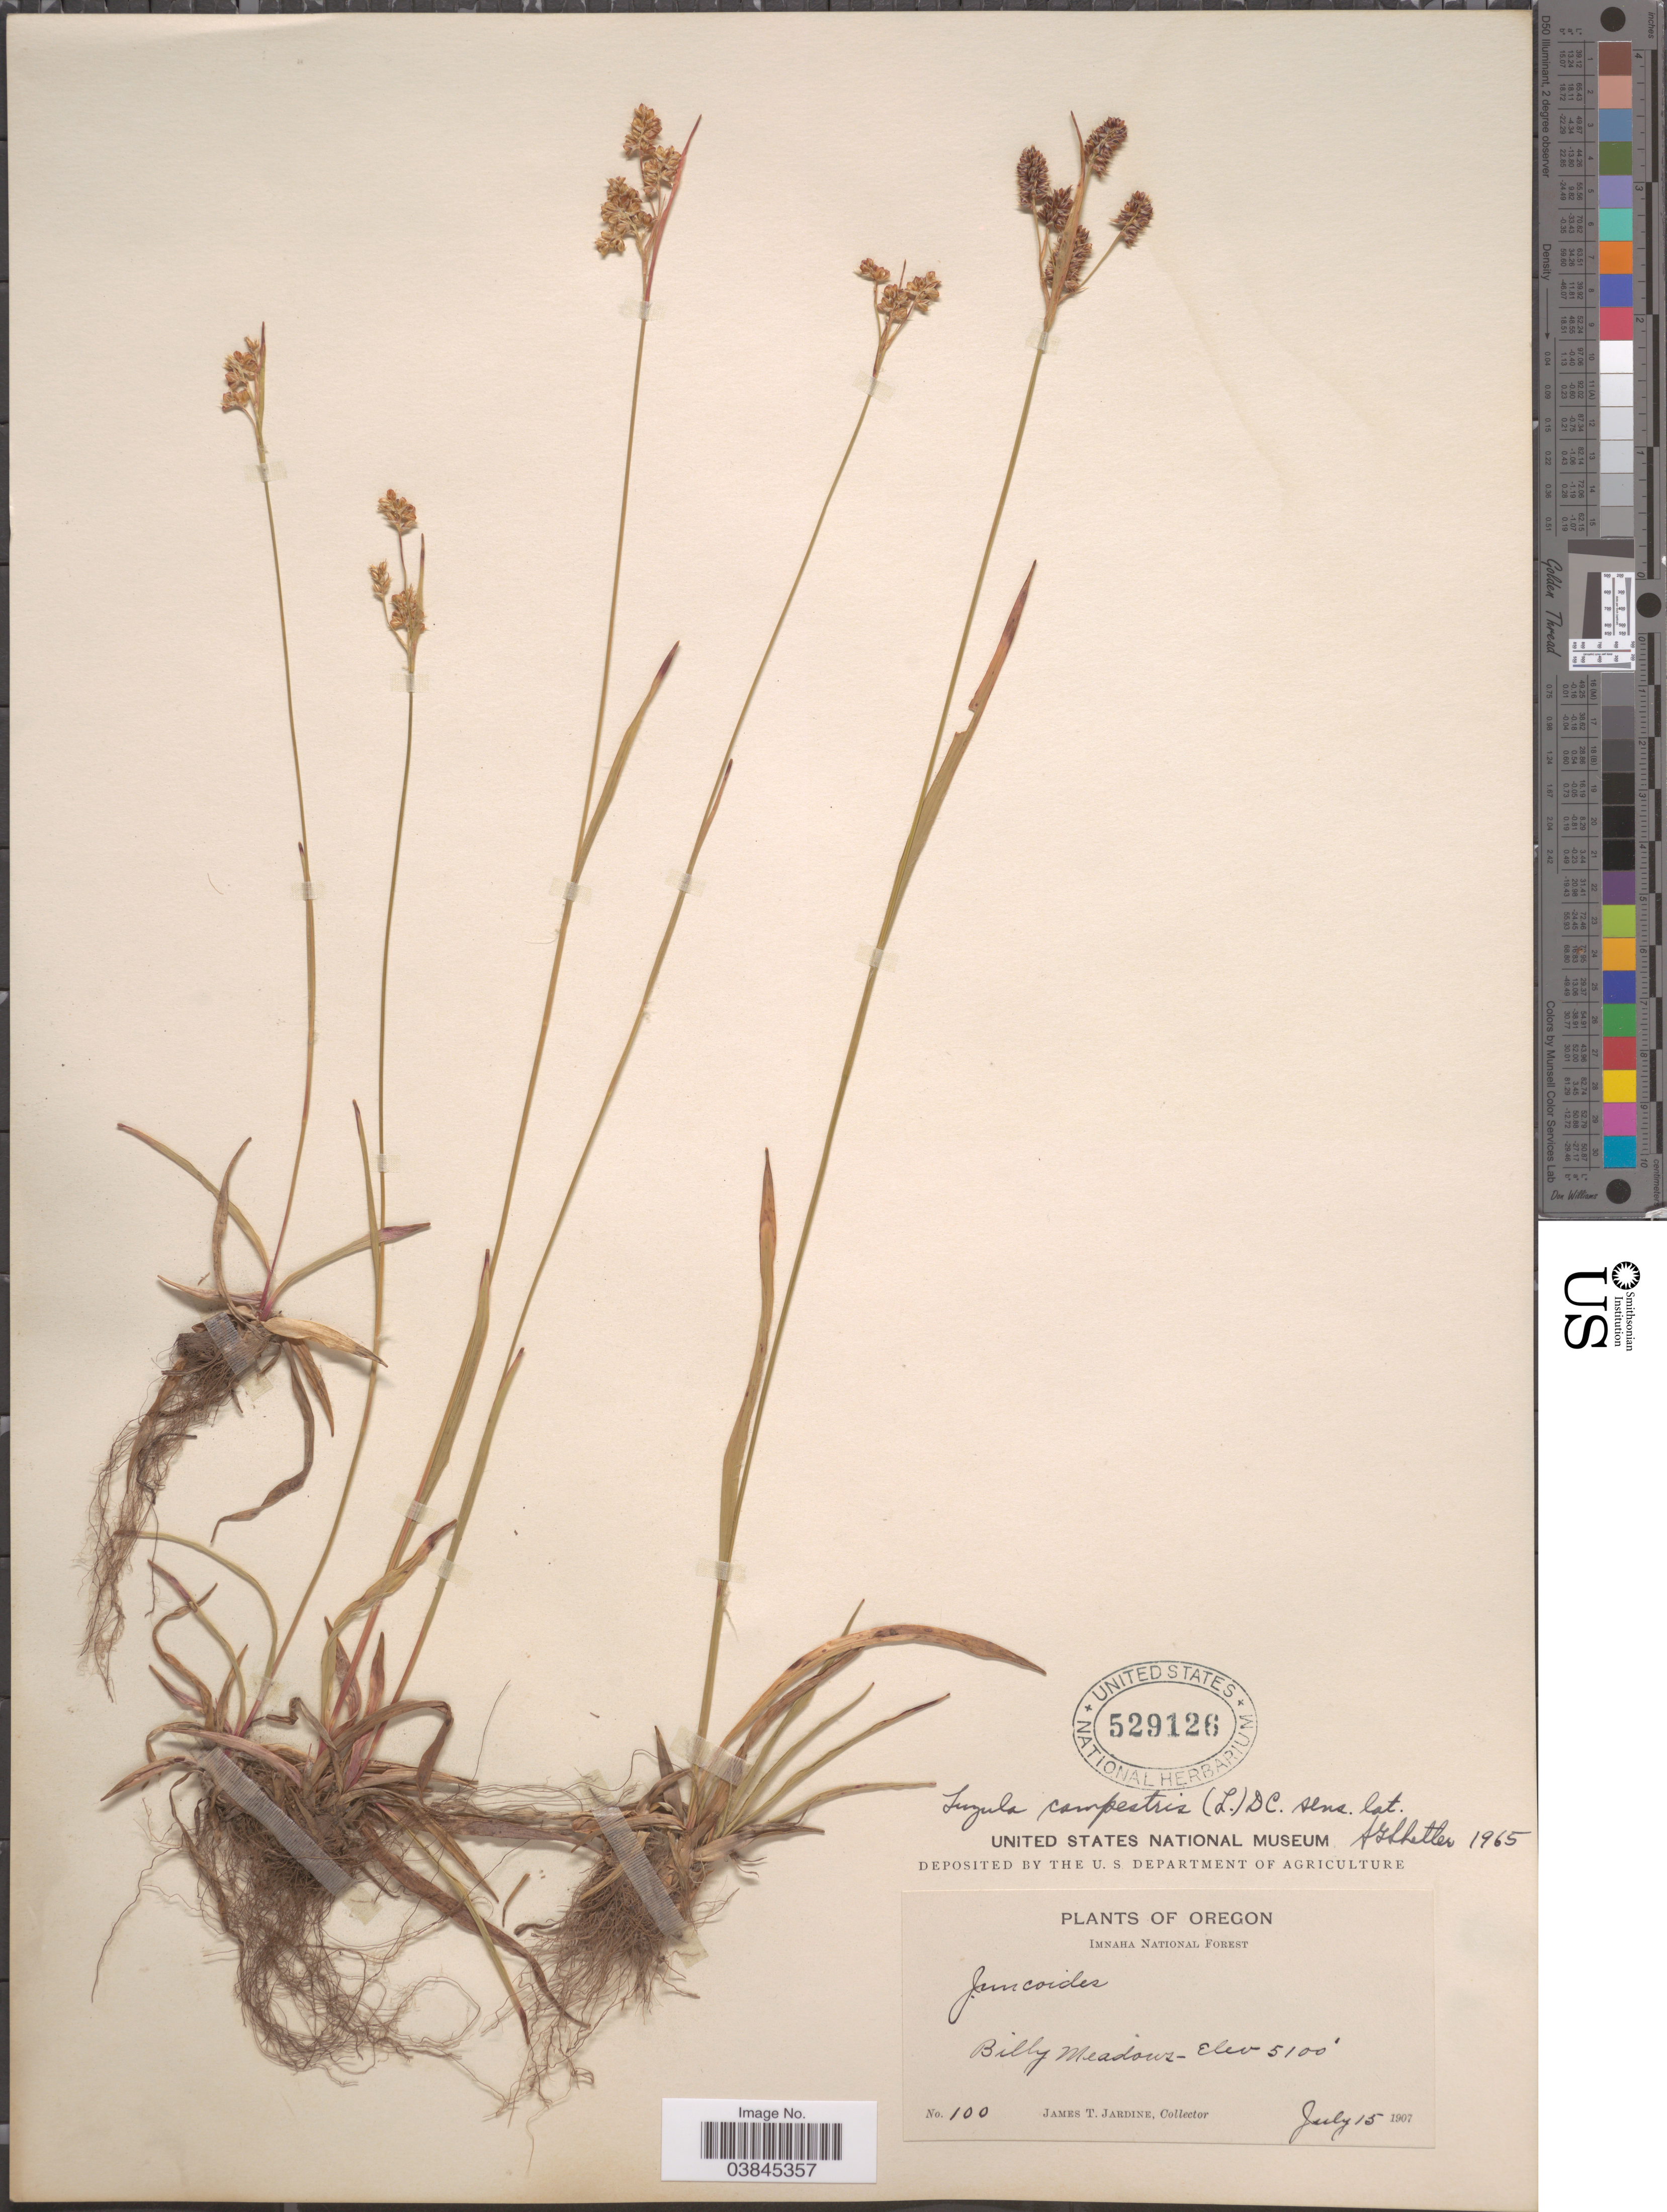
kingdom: Plantae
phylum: Tracheophyta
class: Liliopsida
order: Poales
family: Juncaceae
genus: Luzula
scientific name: Luzula campestris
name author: (L.) DC.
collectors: J. T. Jardine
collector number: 100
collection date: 1907-07-15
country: United States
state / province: Oregon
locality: Imnaha National Forest. Billy Meadows.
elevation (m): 1554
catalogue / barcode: US 529126